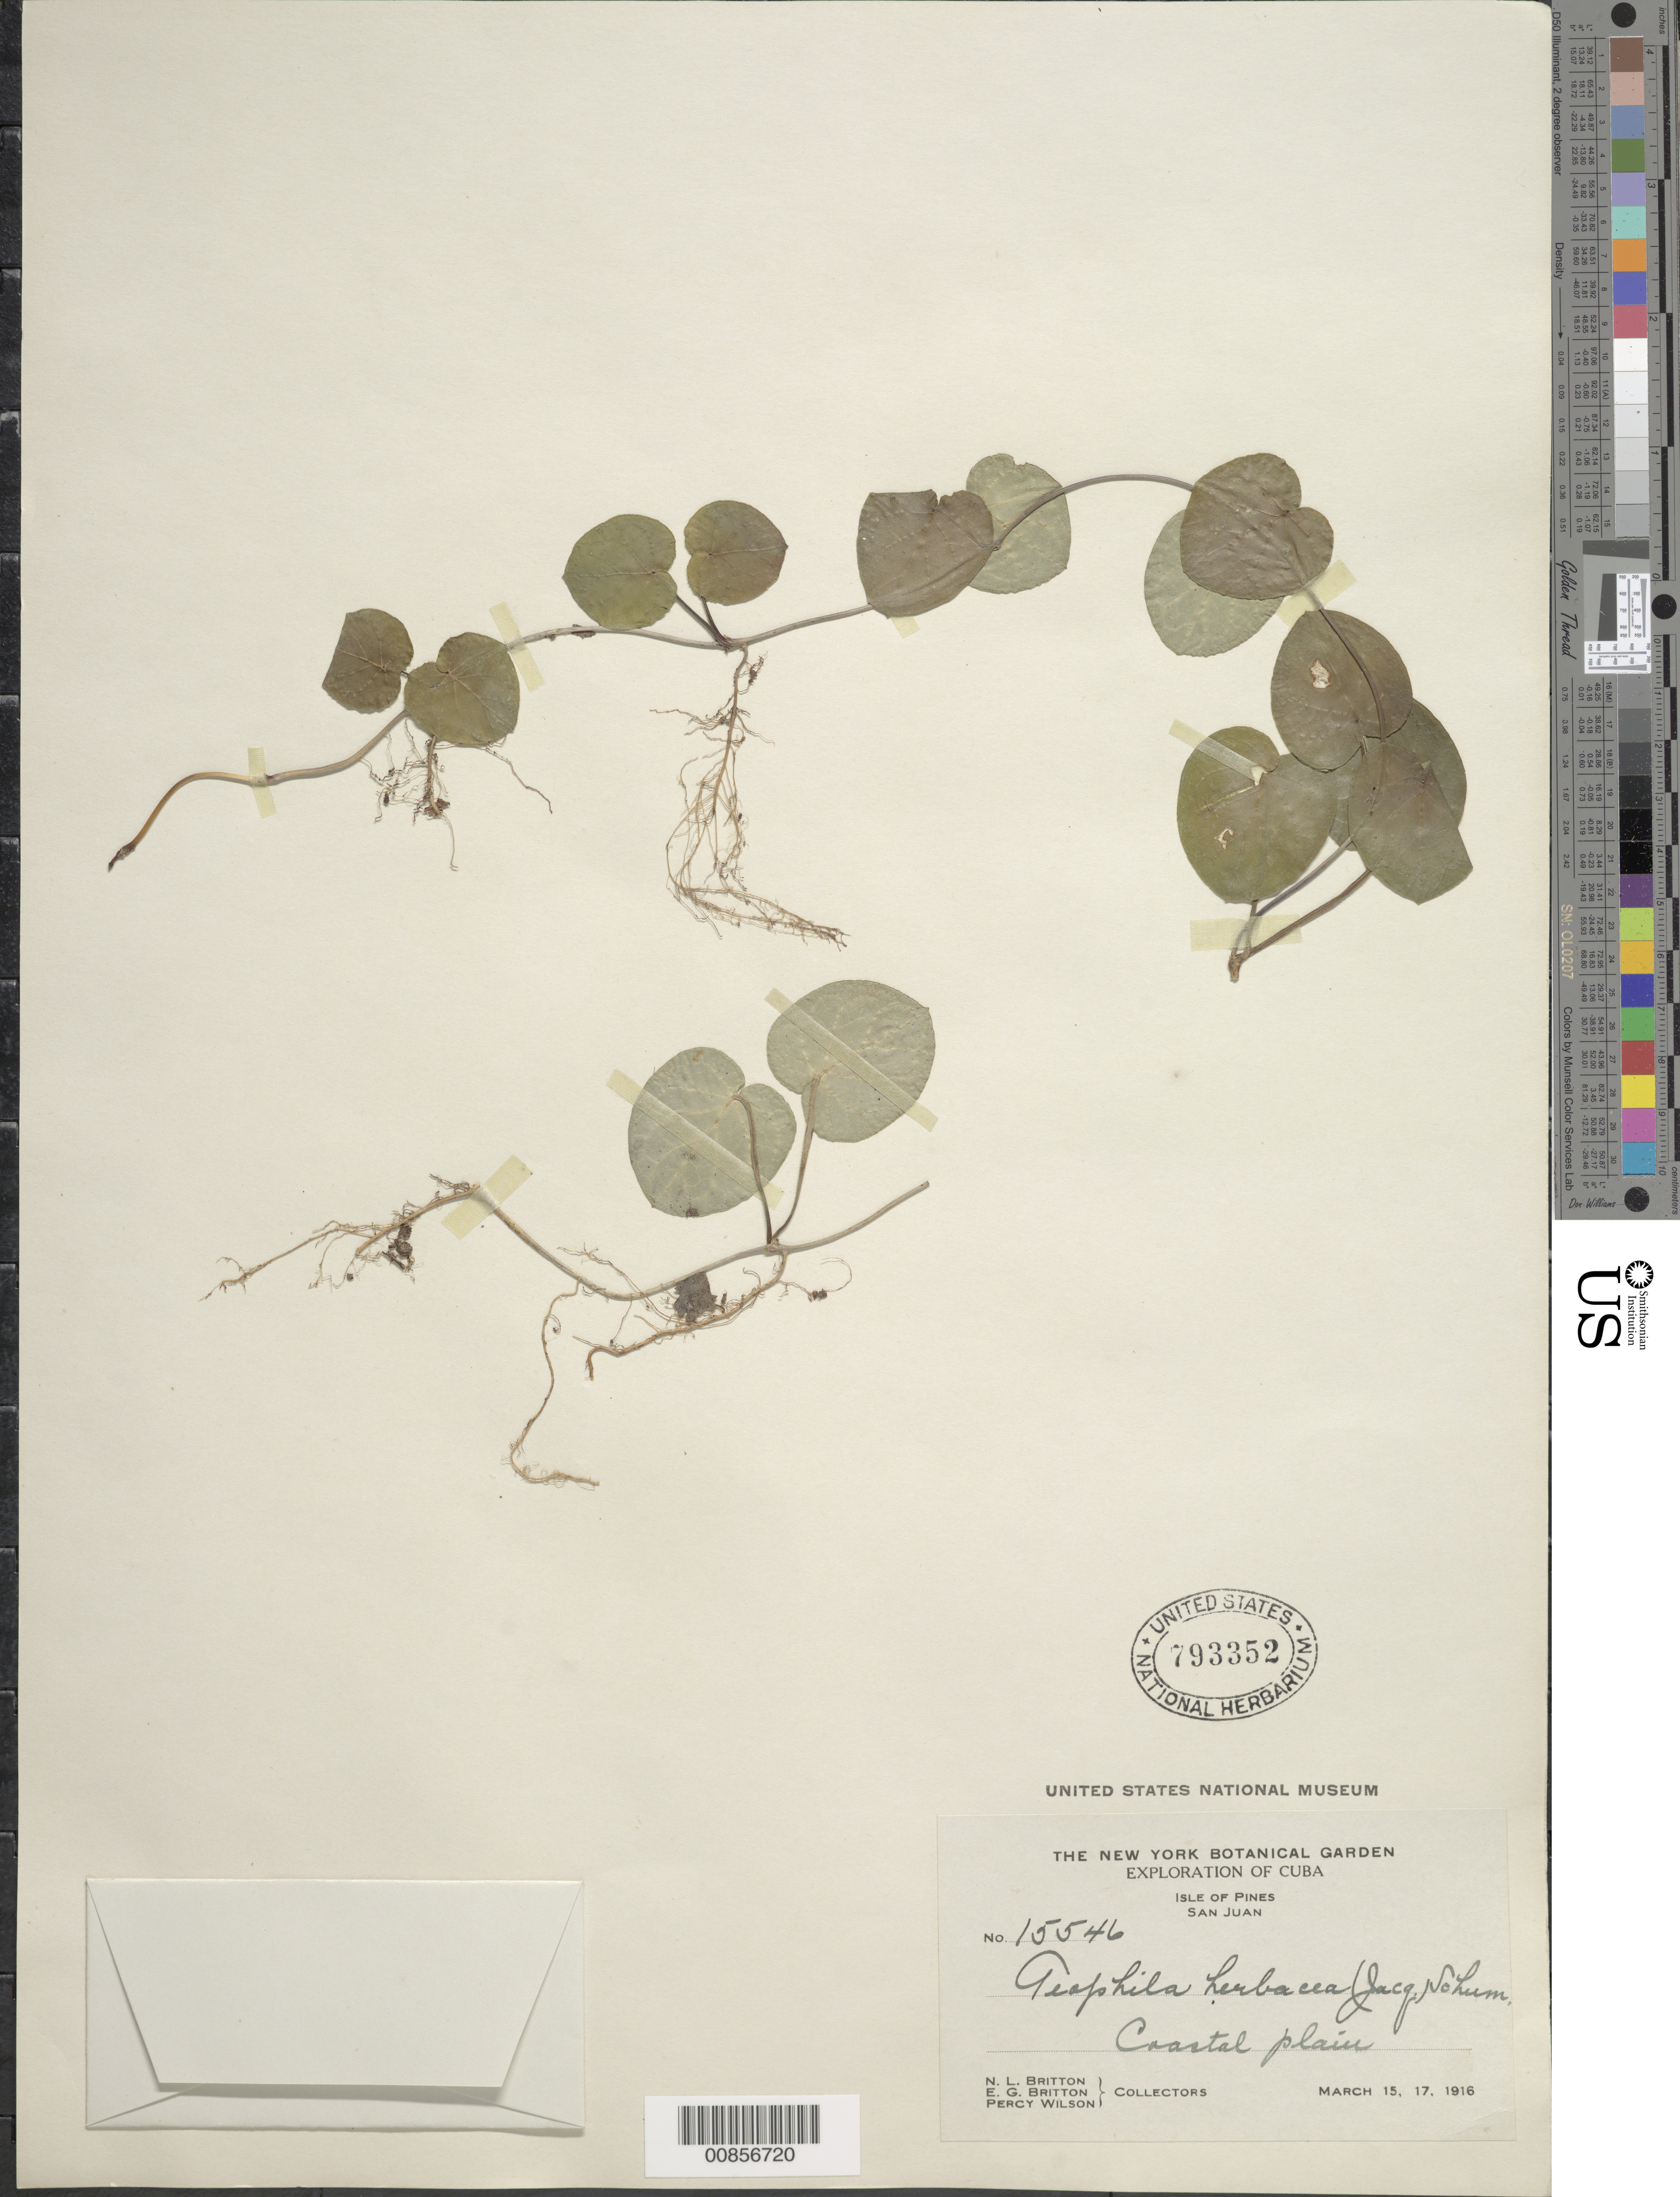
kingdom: Plantae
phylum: Tracheophyta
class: Magnoliopsida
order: Gentianales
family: Rubiaceae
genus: Geophila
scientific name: Geophila repens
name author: (L.) I.M. Johnst.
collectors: N. Britton, E. G. Britton & P. Wilson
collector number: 15546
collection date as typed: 15 Mar 1916 and 17 Mar 1916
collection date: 1916-03-15,1916-03-17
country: Cuba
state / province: Isla de La Juventud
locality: San Juan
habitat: Coastal plain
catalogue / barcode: US 793352